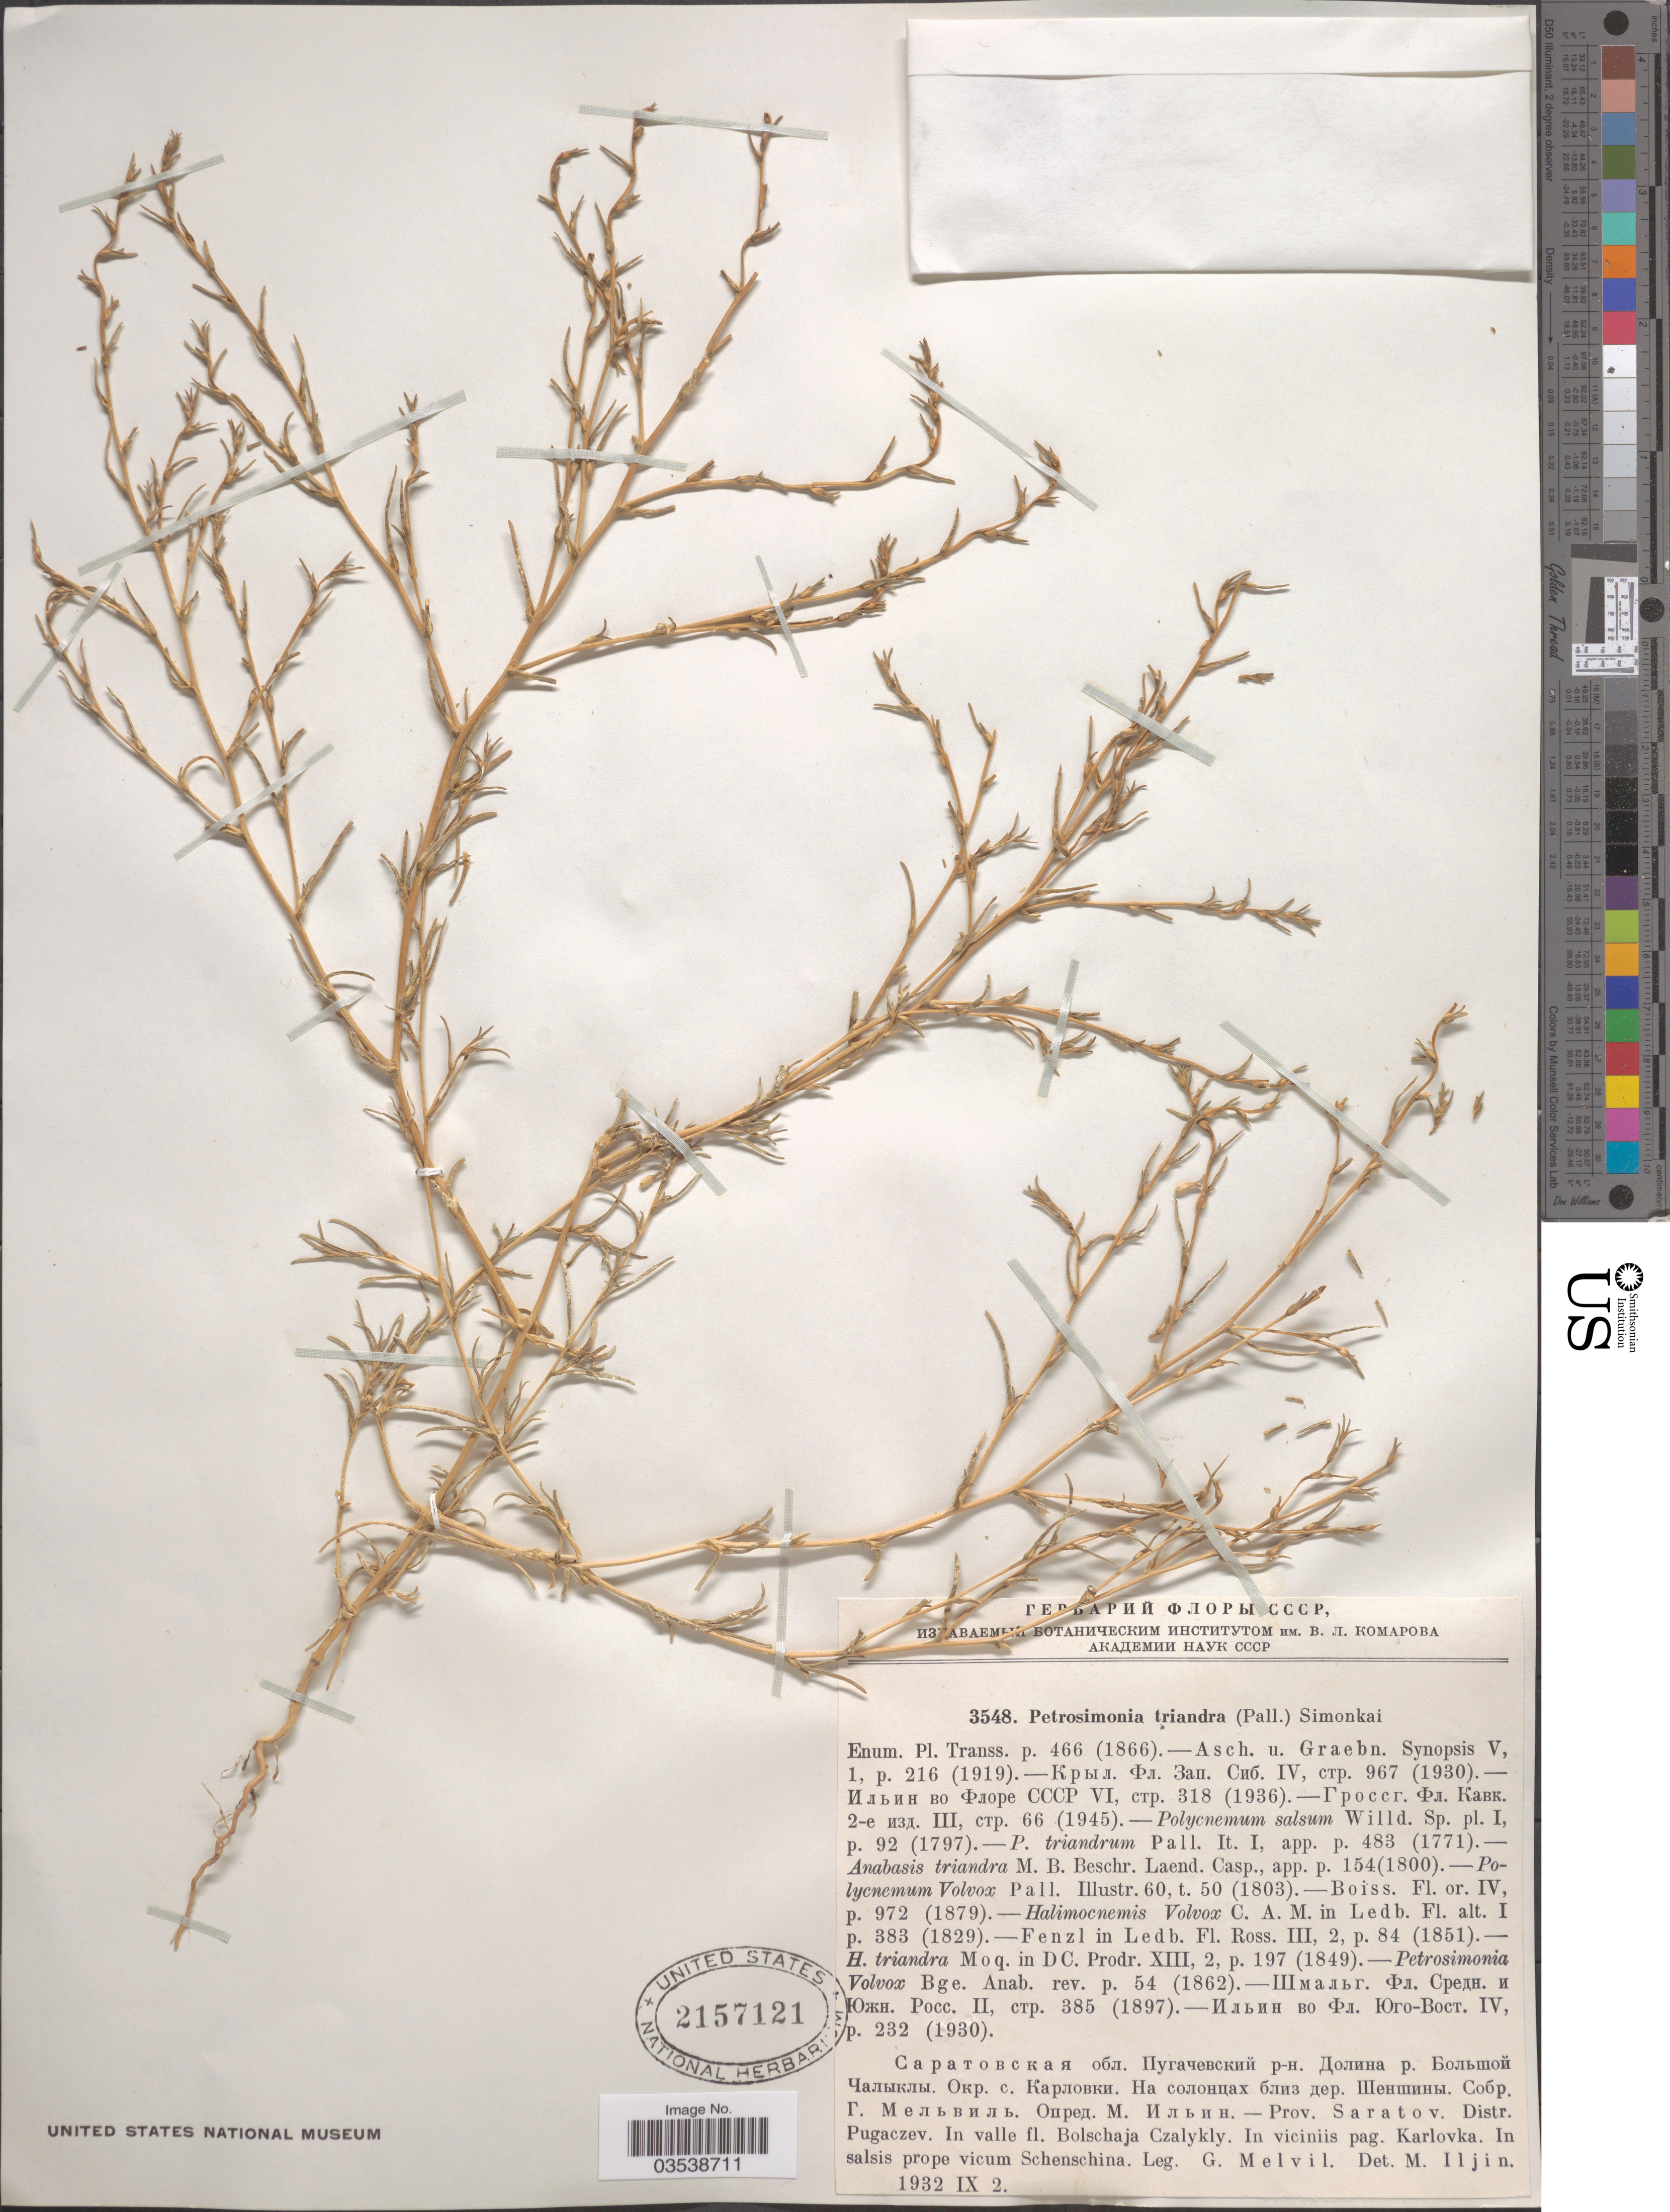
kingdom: Plantae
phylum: Tracheophyta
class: Magnoliopsida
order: Caryophyllales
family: Amaranthaceae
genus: Petrosimonia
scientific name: Petrosimonia triandra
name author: (Pall.) Rech.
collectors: G. Melvil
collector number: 3548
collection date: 1932-09-02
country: Russian Federation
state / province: Saratov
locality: Distr. Pugaczev. In valle fl. Bolschaja Czalykly. In viciniis pag. Karlovka. In salsis prope vicum Schenschina.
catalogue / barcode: US 2157121